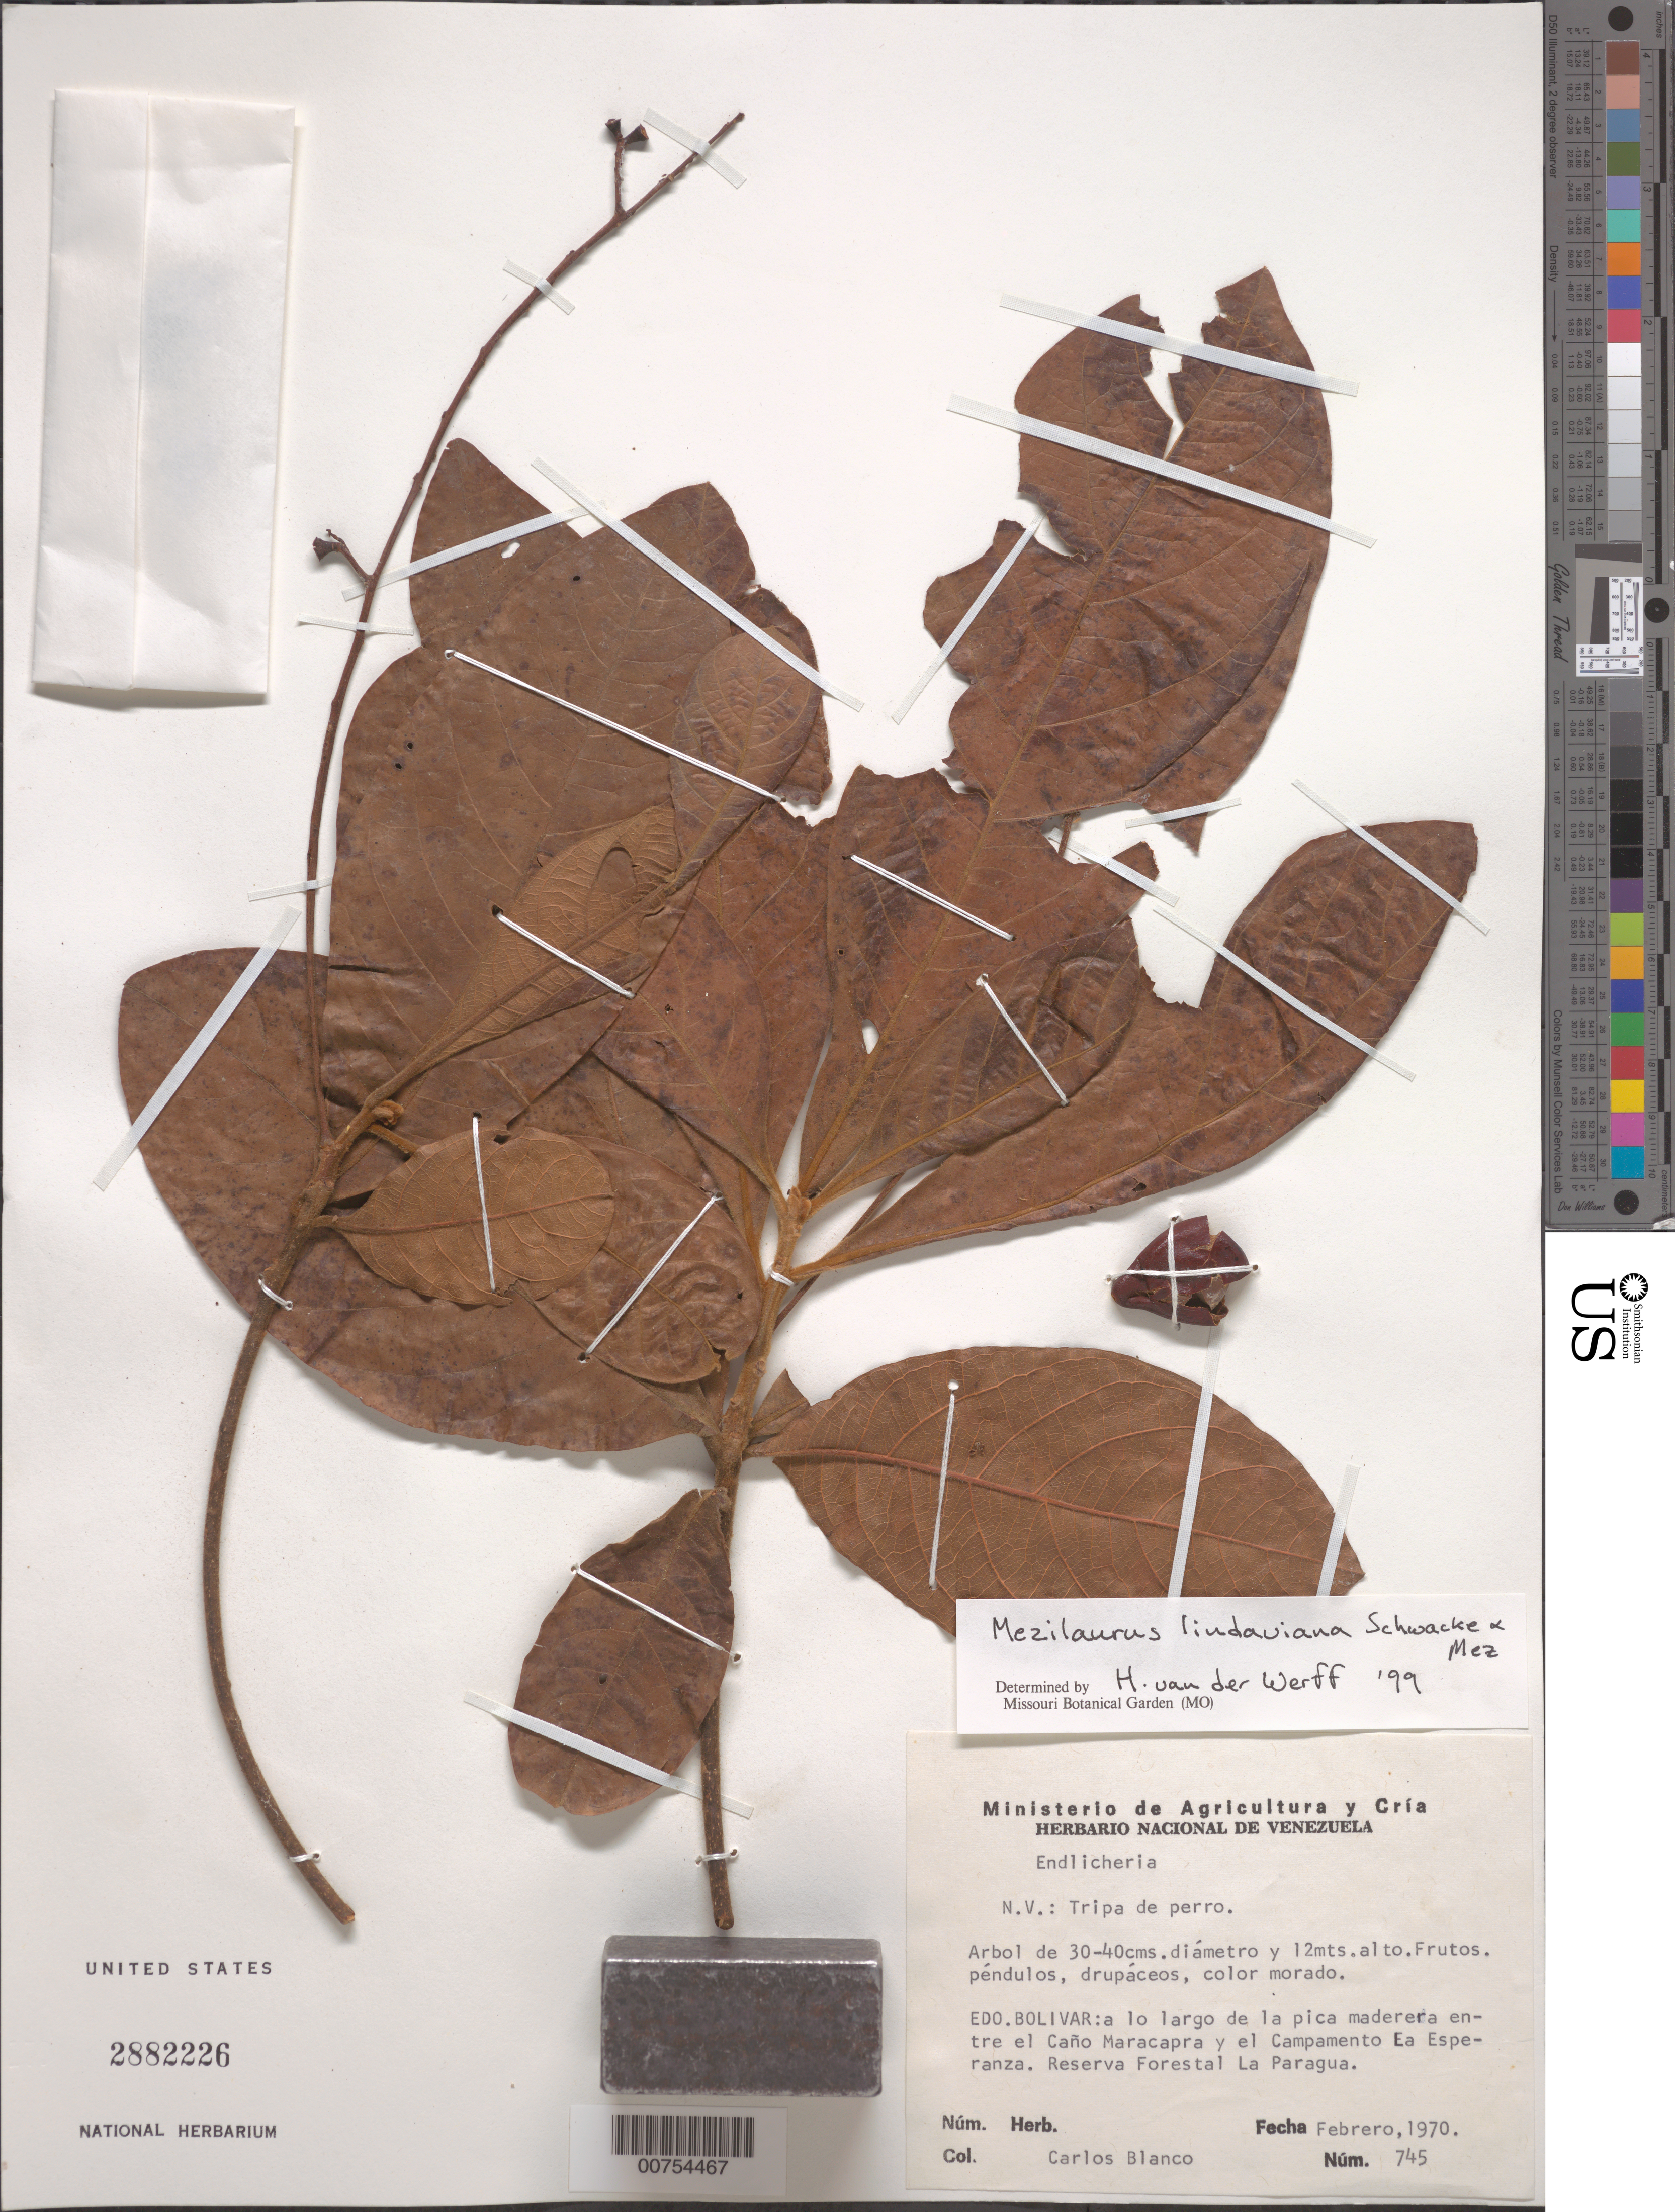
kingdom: Plantae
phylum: Tracheophyta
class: Magnoliopsida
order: Laurales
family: Lauraceae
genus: Mezilaurus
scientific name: Mezilaurus lindaviana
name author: Schwacke & Mez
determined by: van der Werff, H., (MO), Missouri Botanical Garden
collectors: C. A. Blanco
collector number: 745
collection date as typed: Feb-70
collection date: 1970-02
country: Venezuela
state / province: Bolívar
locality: Reserva Forestal La Paragua, a lo largo de la pica maderera entre el Caño Maracapra y el Campamento La Esperanza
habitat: Largo de la pica maderera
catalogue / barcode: US 2882226